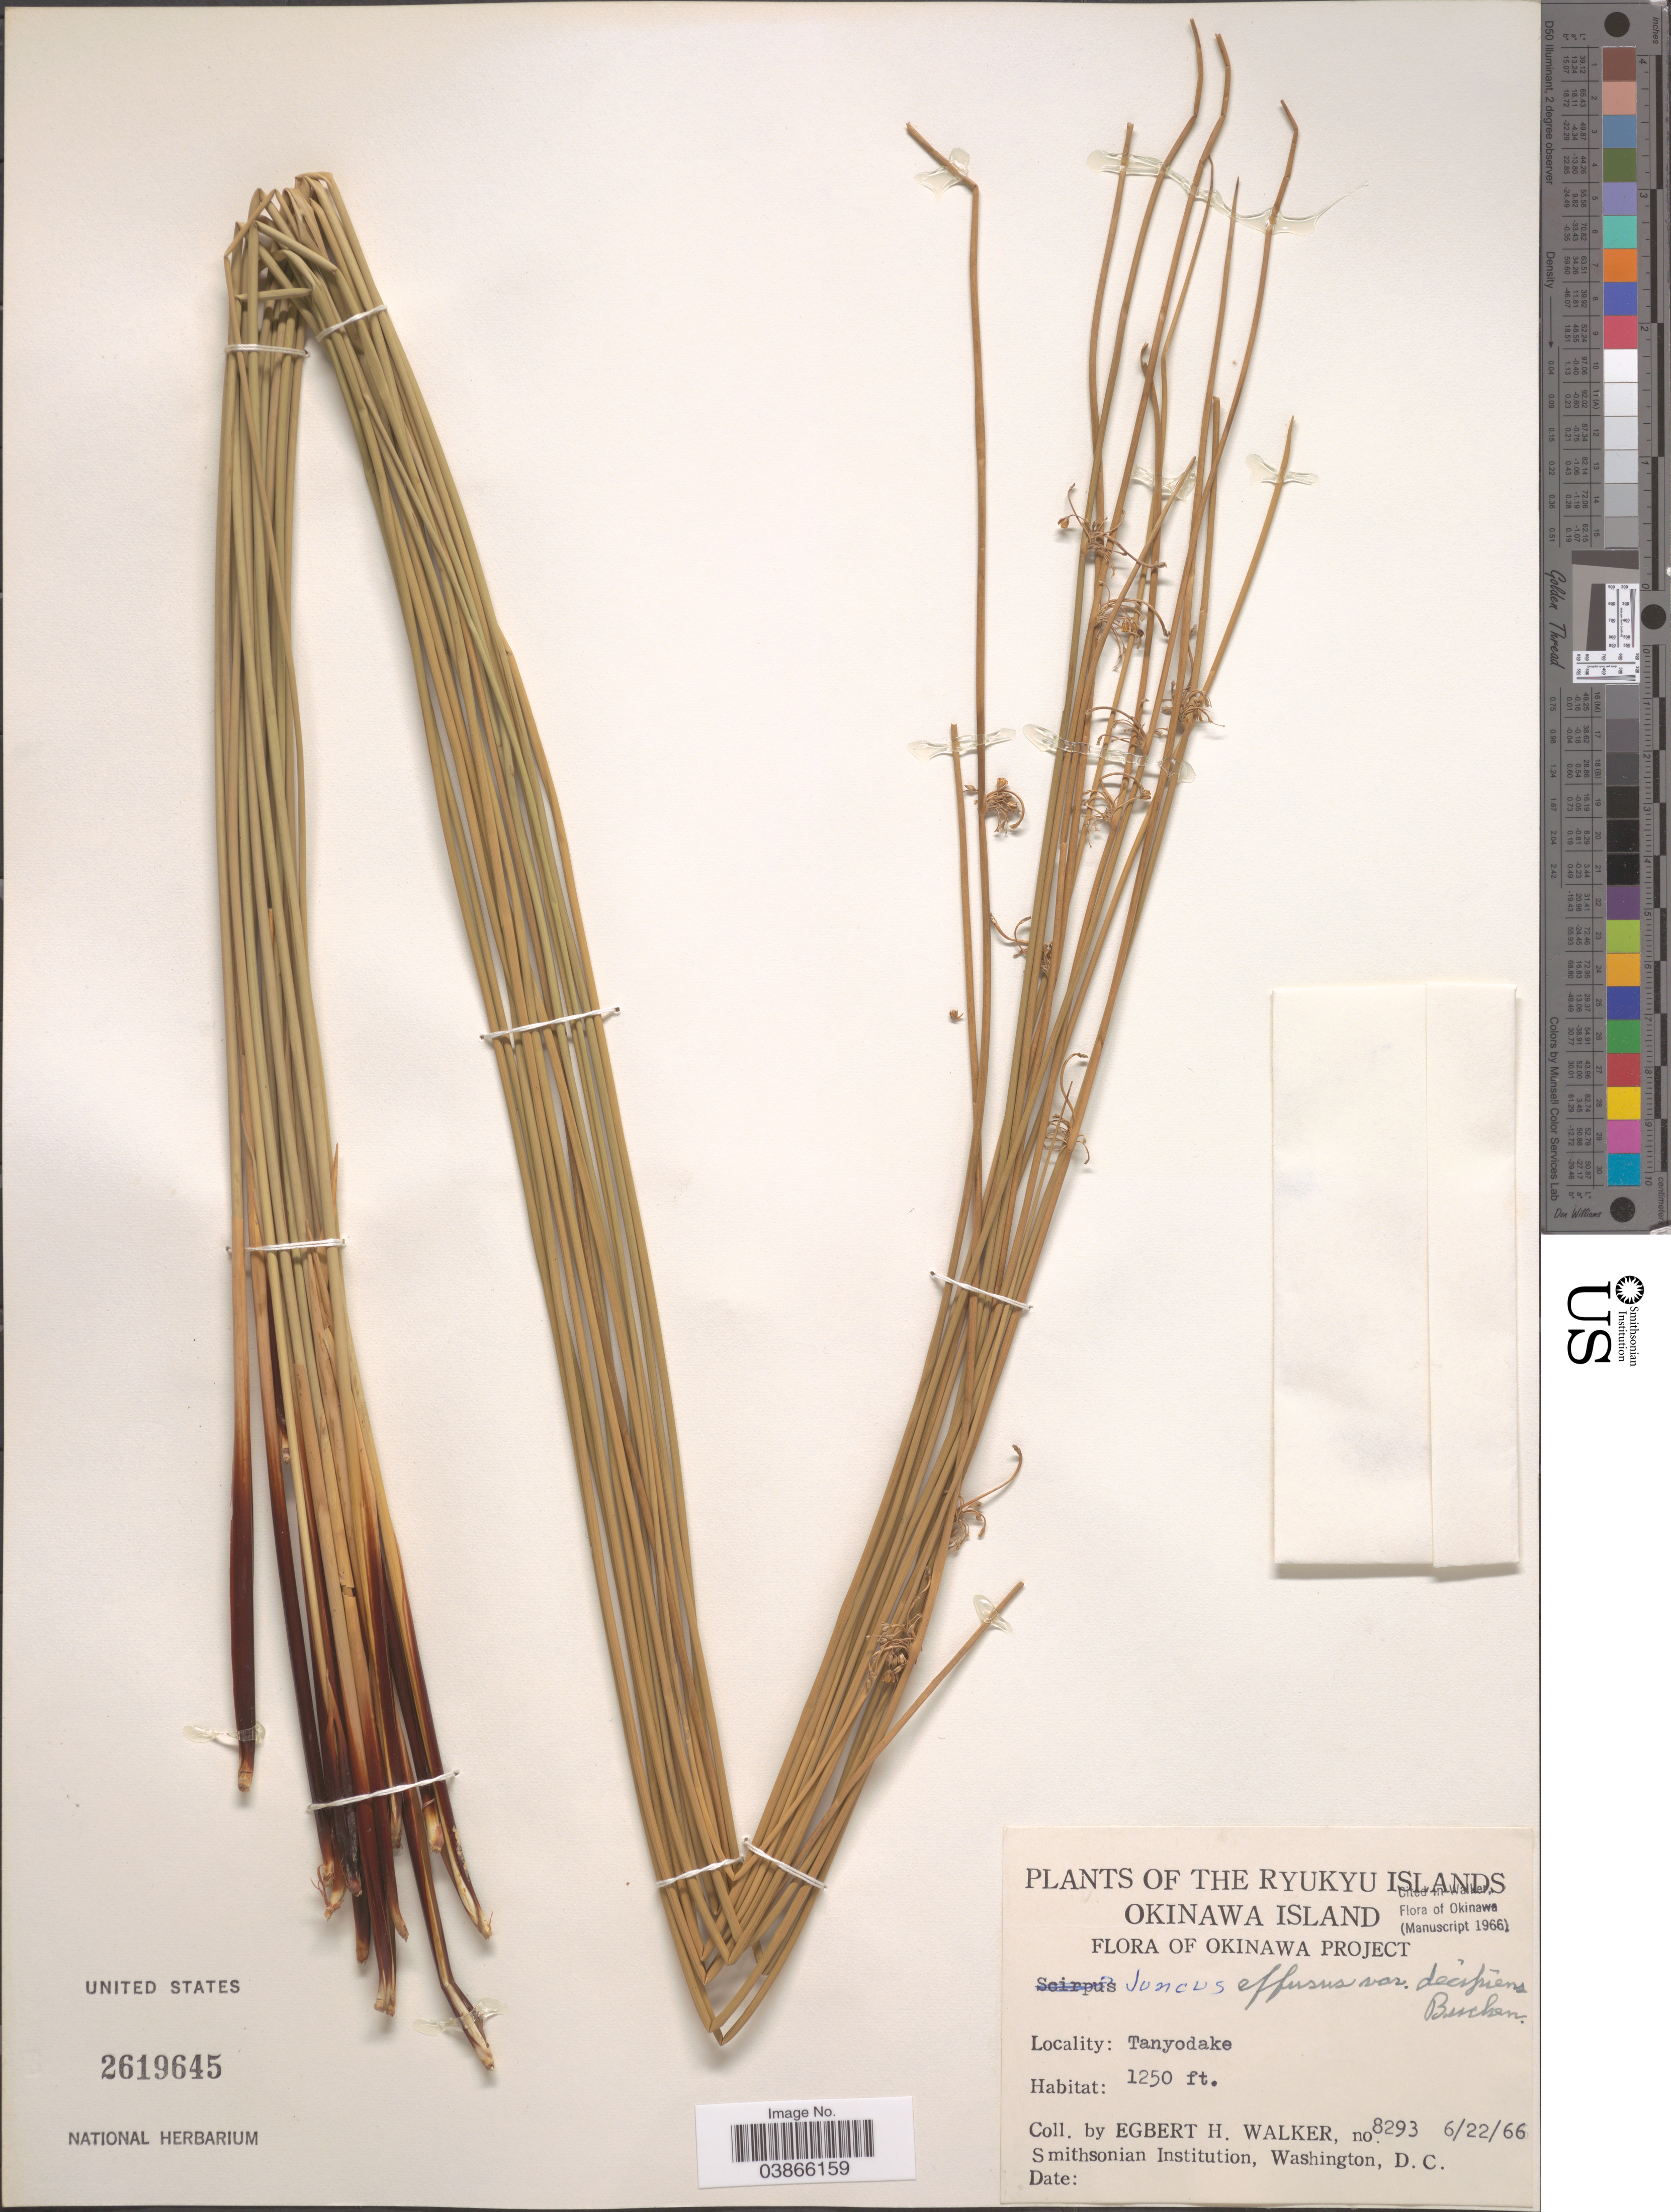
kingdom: Plantae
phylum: Tracheophyta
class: Liliopsida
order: Poales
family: Juncaceae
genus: Juncus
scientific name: Juncus effusus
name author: L.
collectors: E. H. Walker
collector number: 8293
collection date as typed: Transcribed d/m/y: 22/6/66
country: Japan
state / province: Okinawa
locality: Ryukyu Islands. Okinawa Island. Okinawa Project. Tanyodake.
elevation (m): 381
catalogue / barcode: US 2619645